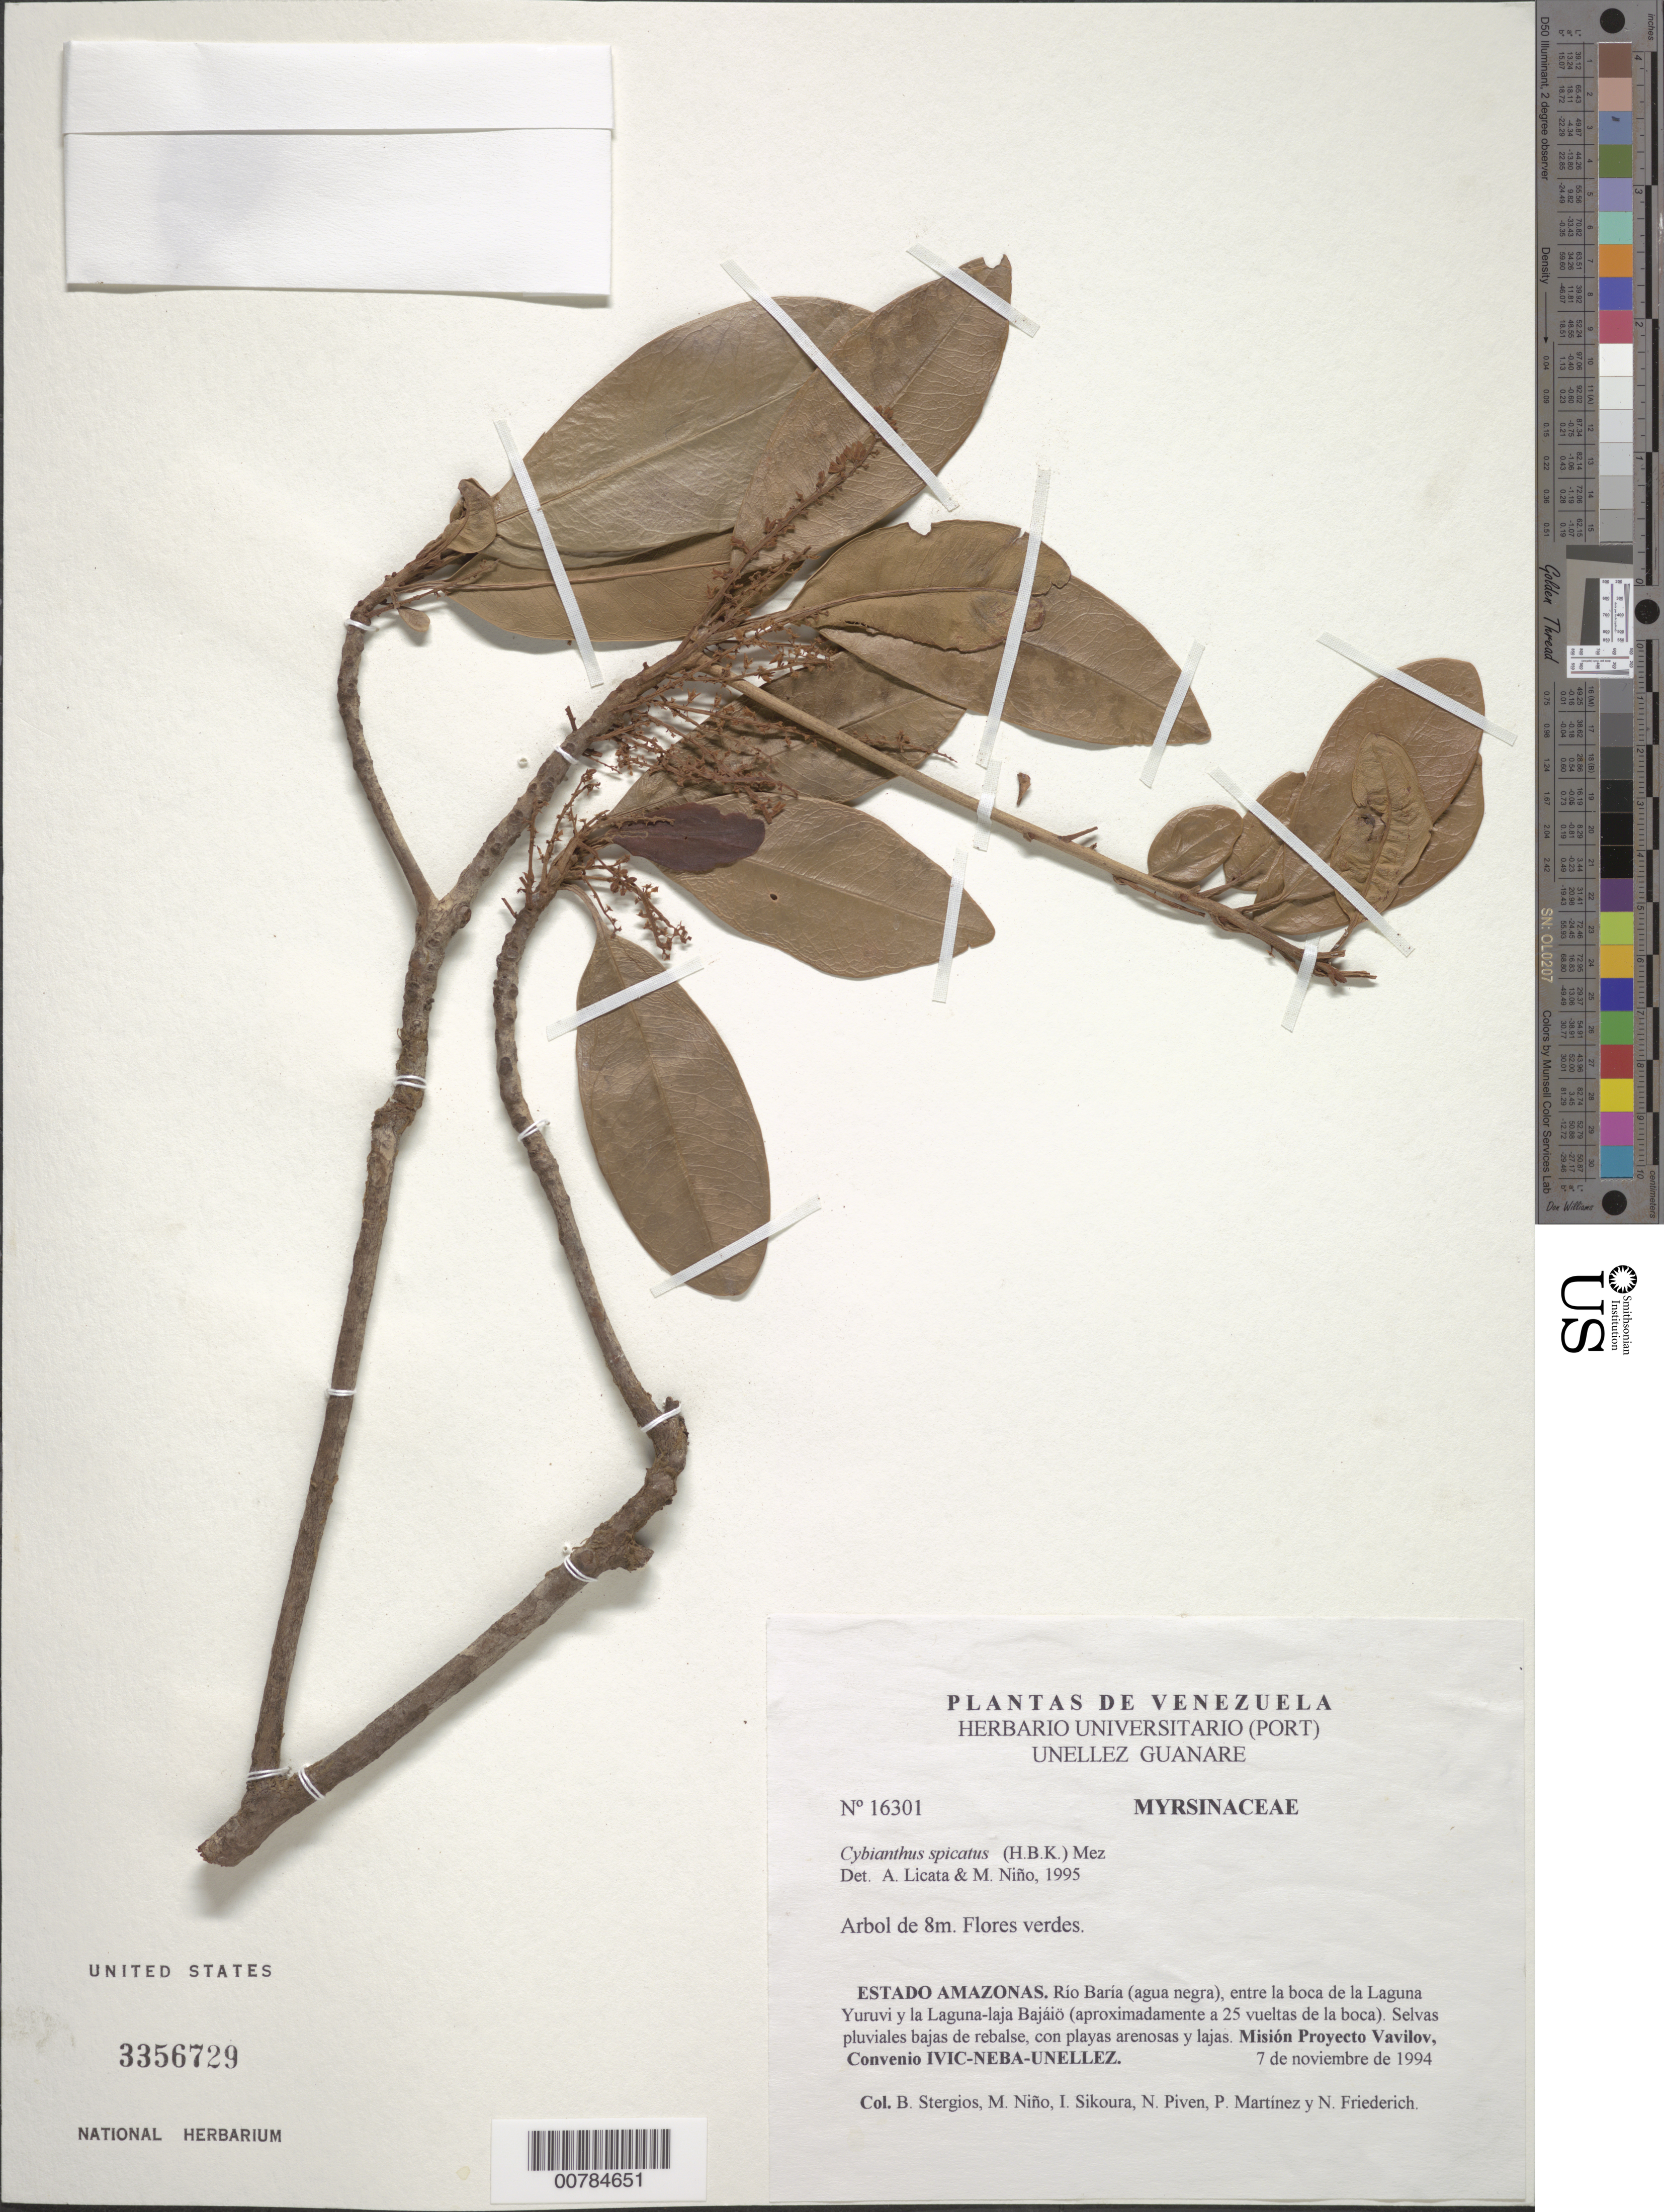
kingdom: Plantae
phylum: Tracheophyta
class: Magnoliopsida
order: Ericales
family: Primulaceae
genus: Cybianthus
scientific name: Cybianthus spicatus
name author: (Kunth) G. Agostini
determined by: Licata, A.; Niño, S. M.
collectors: B. G. Stergios, S. M. Niño, I. Sikoura, N. Piven, P. Martinez & N. Friederich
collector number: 16301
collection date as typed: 7-Nov-94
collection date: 1994-11-07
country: Venezuela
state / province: Amazonas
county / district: Río Negro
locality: Río Baría, entre la boca de la Laguna Yuruvi y la Laguna-laja Bajáiö (aprox. a 25 vueltas de la boca)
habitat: Selvas pluviales bajas de rebalse, con playas arenosas y lajas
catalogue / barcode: US 3356729